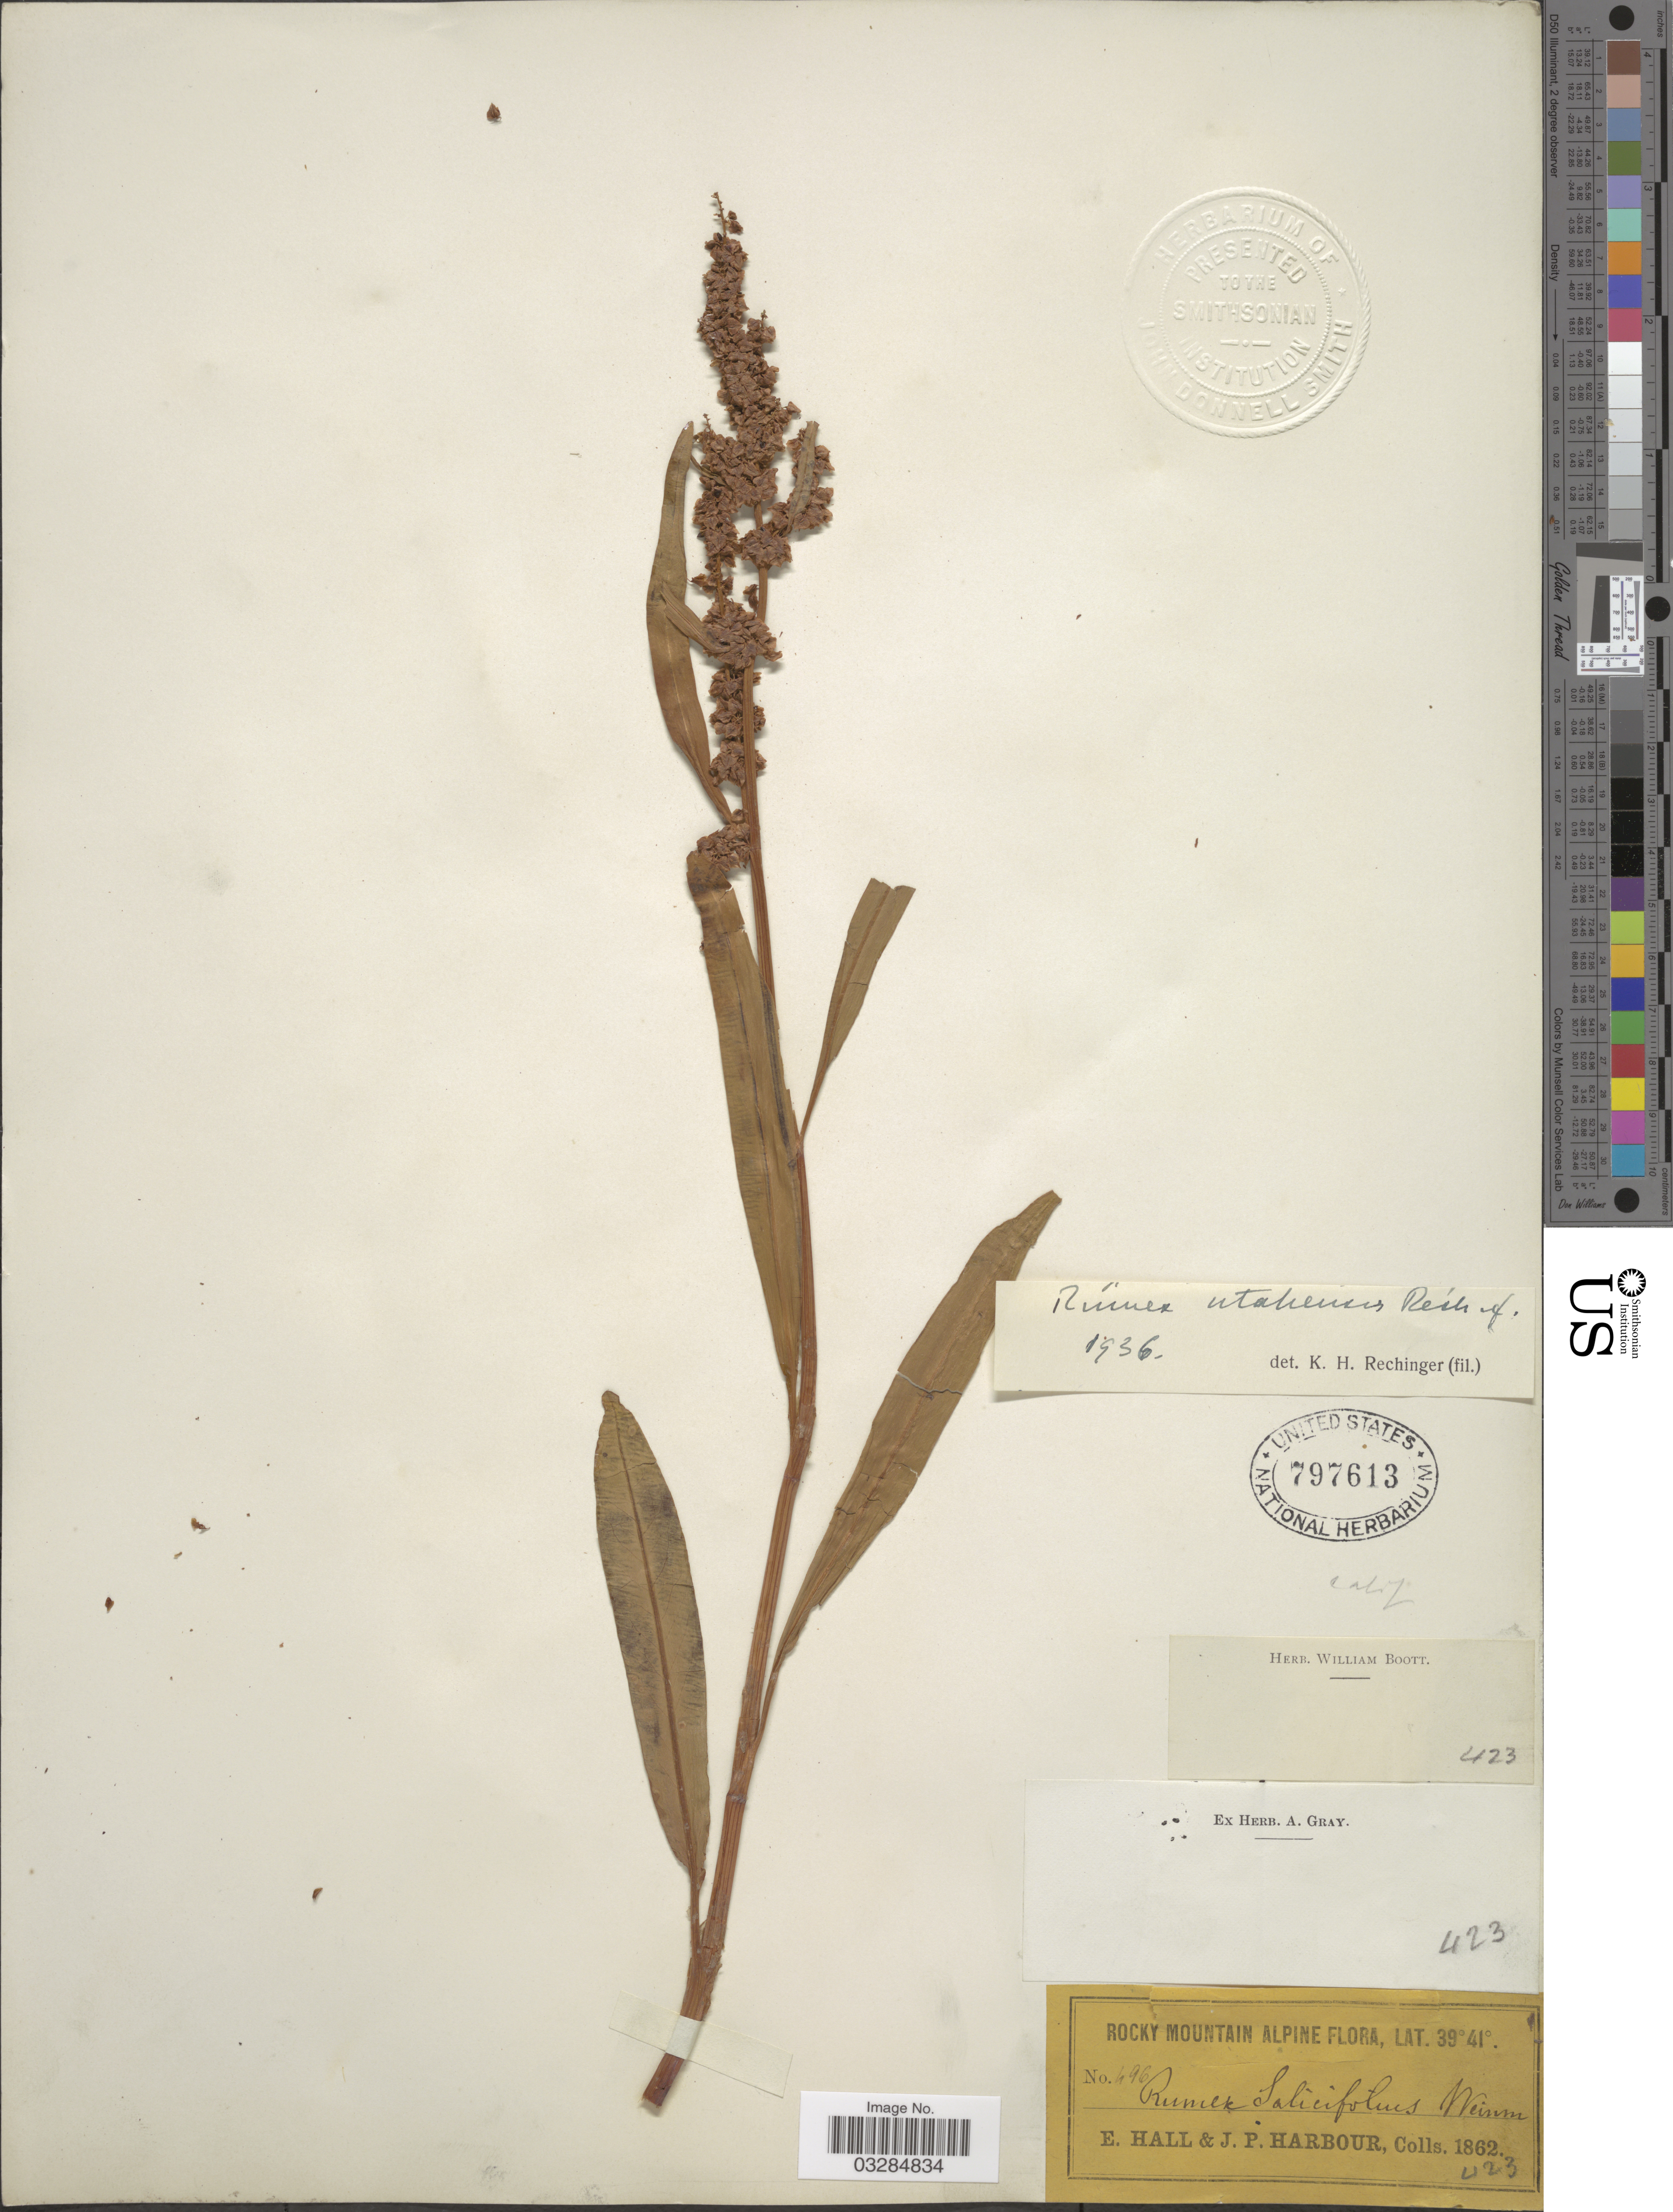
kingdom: Plantae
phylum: Tracheophyta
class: Magnoliopsida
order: Caryophyllales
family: Polygonaceae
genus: Rumex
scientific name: Rumex utahensis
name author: Rech. f.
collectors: E. Hall & J. Harbour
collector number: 496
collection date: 1862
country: United States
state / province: Colorado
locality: Rocky Mountain Alpine.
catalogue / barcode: US 797613